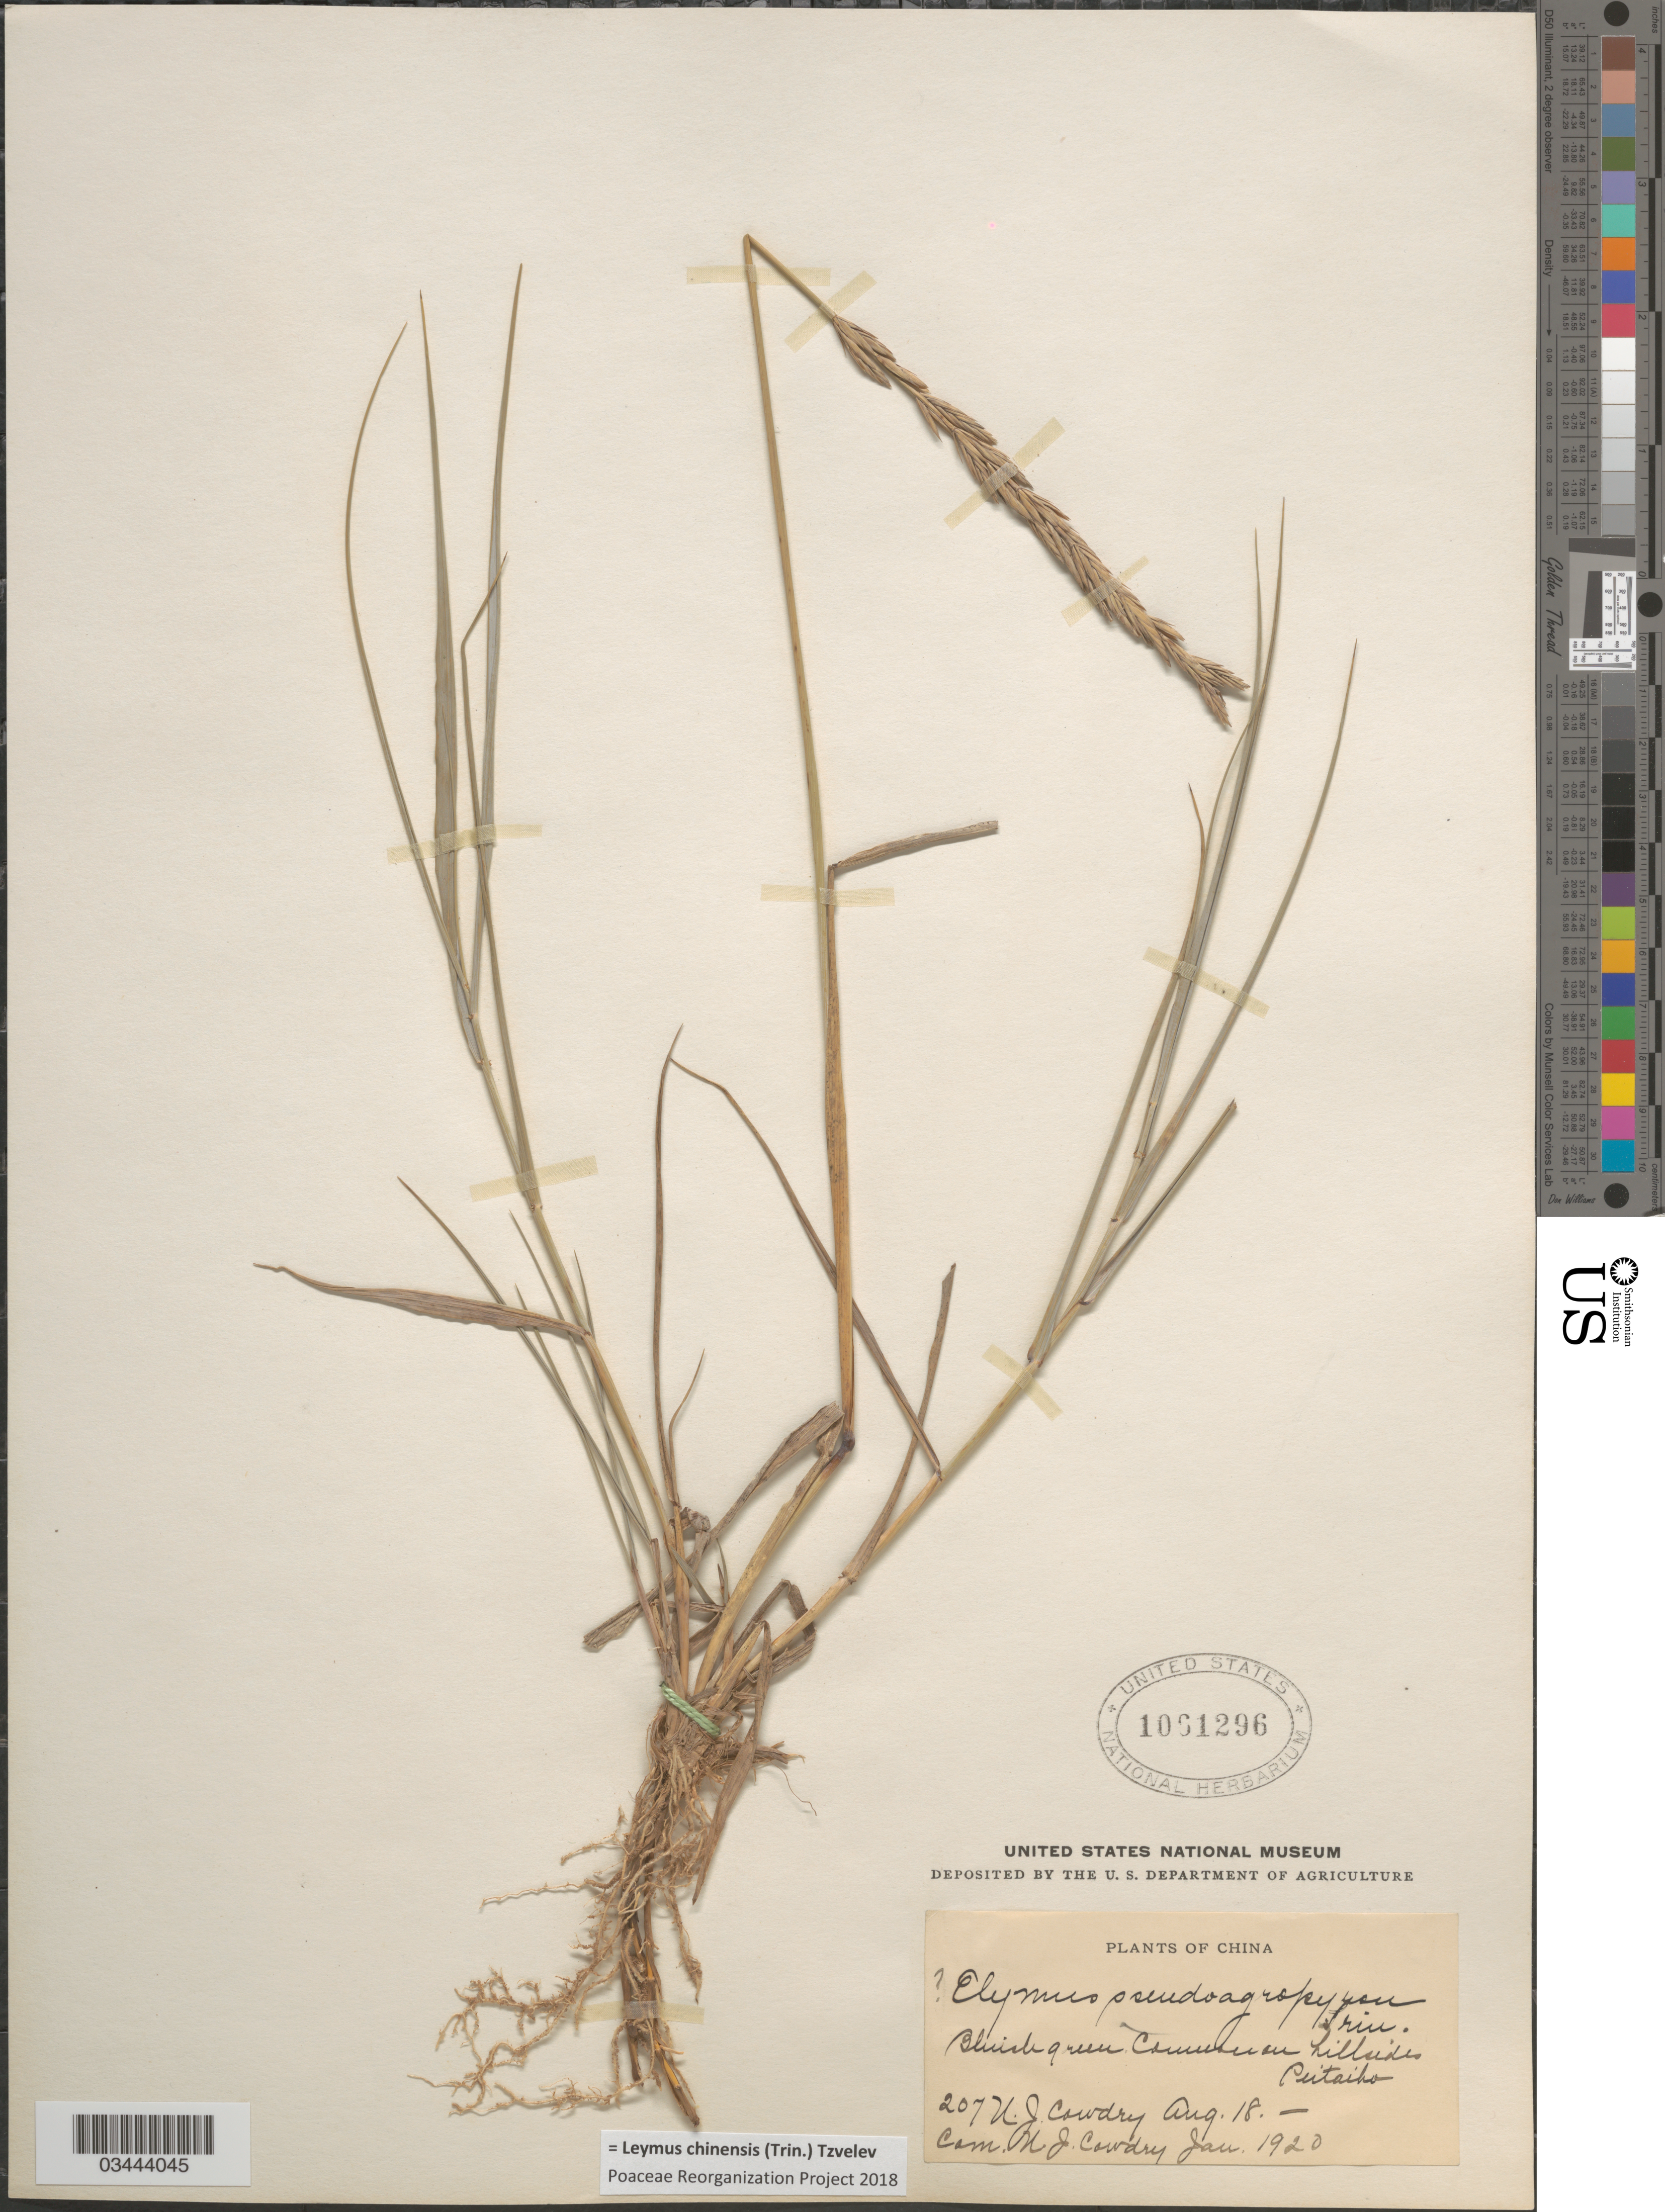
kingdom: Plantae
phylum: Tracheophyta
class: Liliopsida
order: Poales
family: Poaceae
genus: Leymus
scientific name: Leymus chinensis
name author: (Trin.) Tzvelev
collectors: N. H. Cowdry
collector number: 207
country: China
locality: Bluish green Common on hillsides. Peitaho.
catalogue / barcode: US 1061296